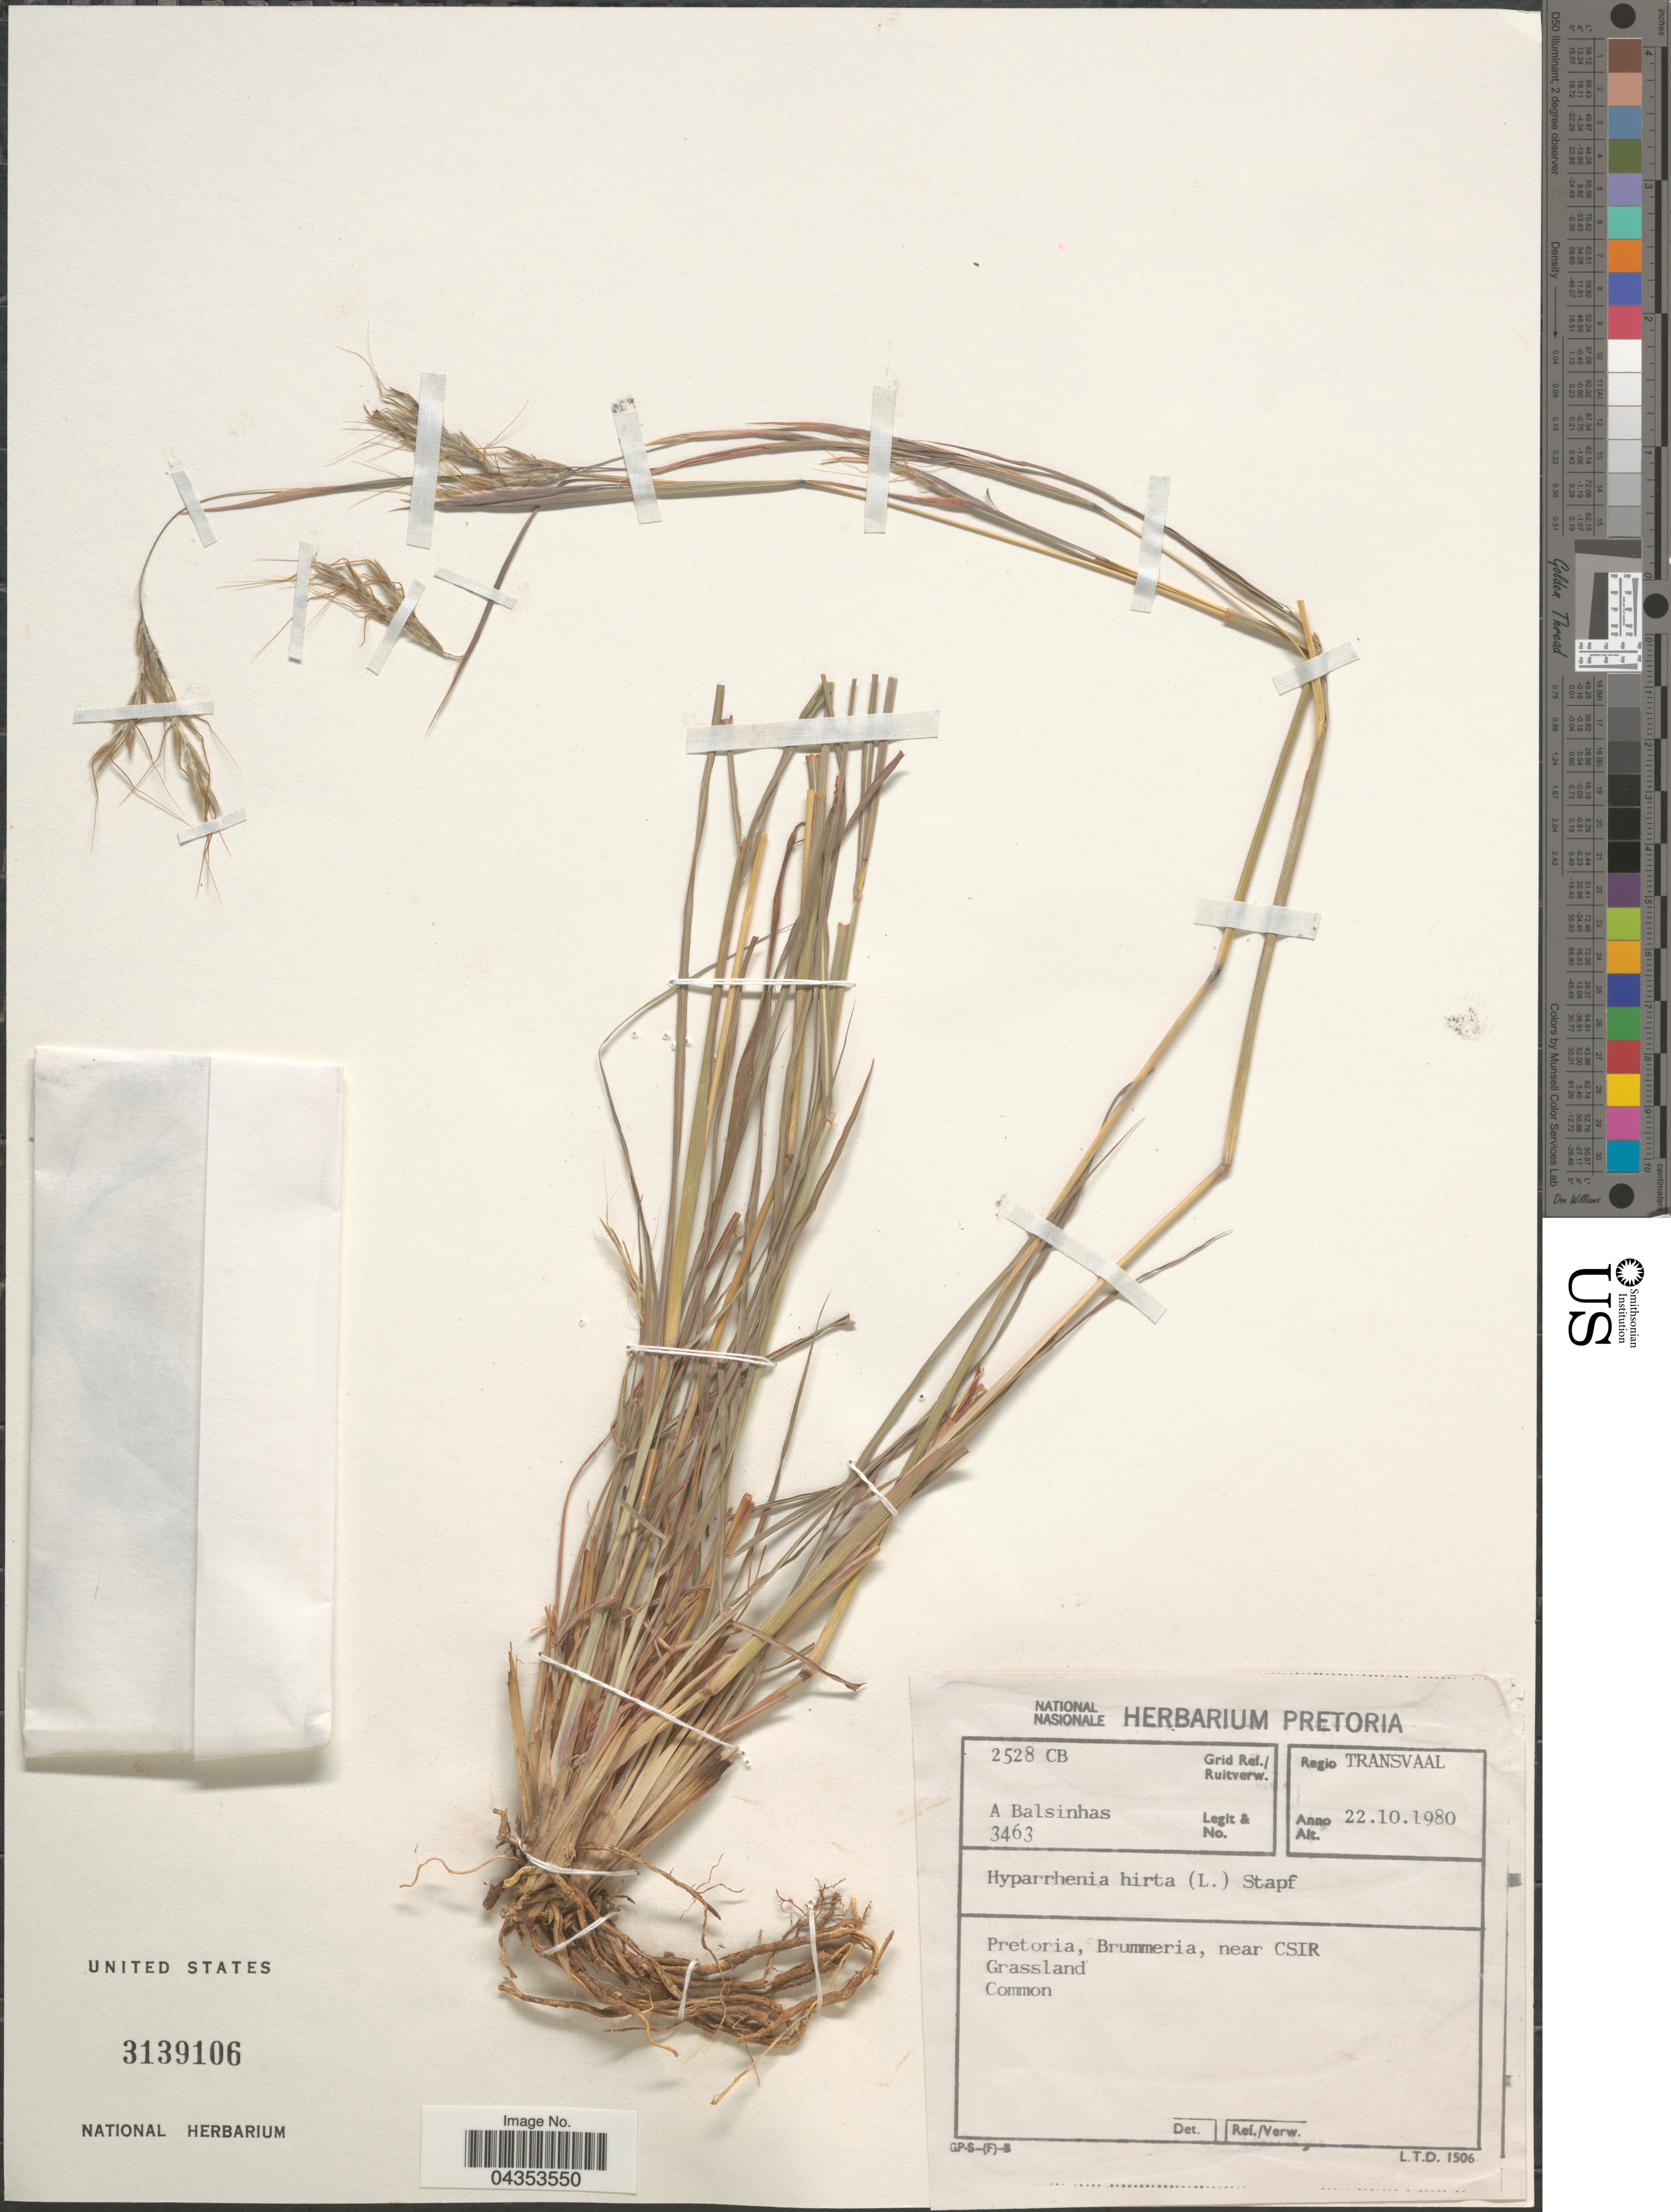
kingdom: Plantae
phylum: Tracheophyta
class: Liliopsida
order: Poales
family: Poaceae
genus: Hyparrhenia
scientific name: Hyparrhenia hirta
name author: (L.) Stapf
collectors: A. A. Balsinhas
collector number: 3463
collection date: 1980-10-22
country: South Africa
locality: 2528 CB Grid Ref./Ruitverw. Regio Transvaal. Pretoria, Brummeria, near CSIR. Grassland.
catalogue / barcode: US 3139106